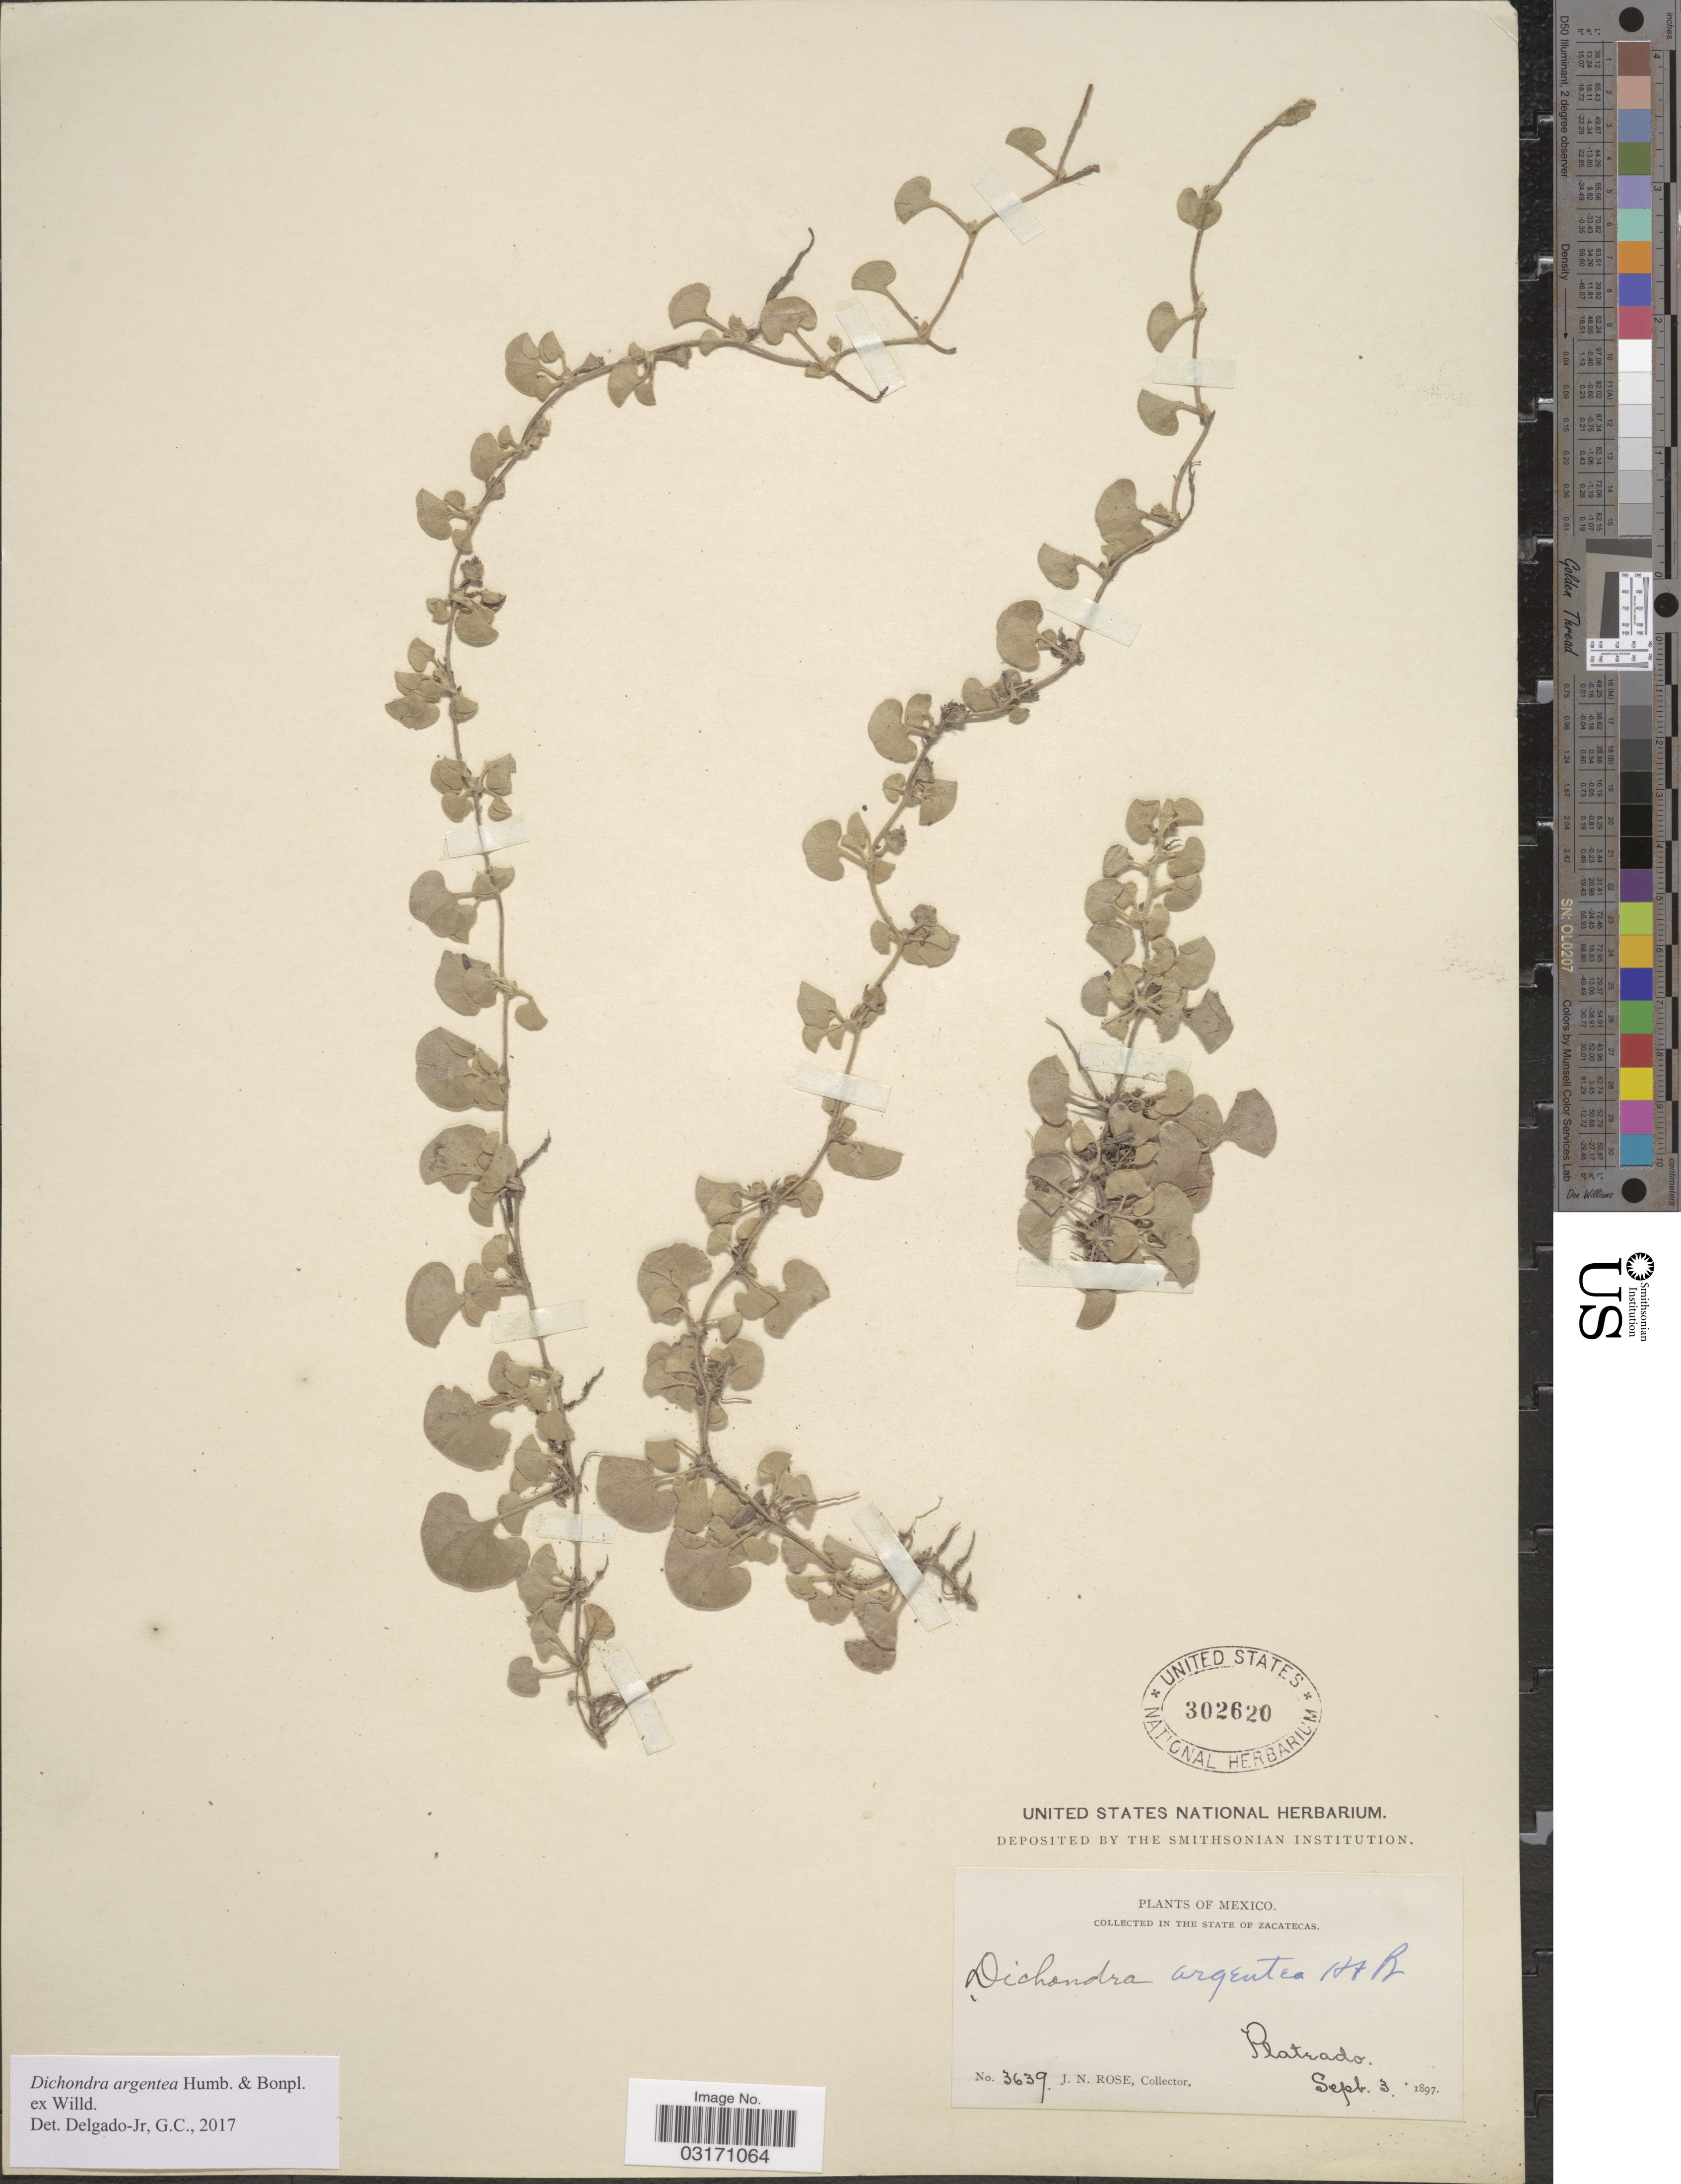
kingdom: Plantae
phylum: Tracheophyta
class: Magnoliopsida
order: Solanales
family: Convolvulaceae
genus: Dichondra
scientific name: Dichondra argentea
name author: Humb. & Bonpl. ex Willd.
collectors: J. N. Rose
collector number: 3639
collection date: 1897-09-03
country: Mexico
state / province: Zacatecas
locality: Plateado.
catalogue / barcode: US 302620